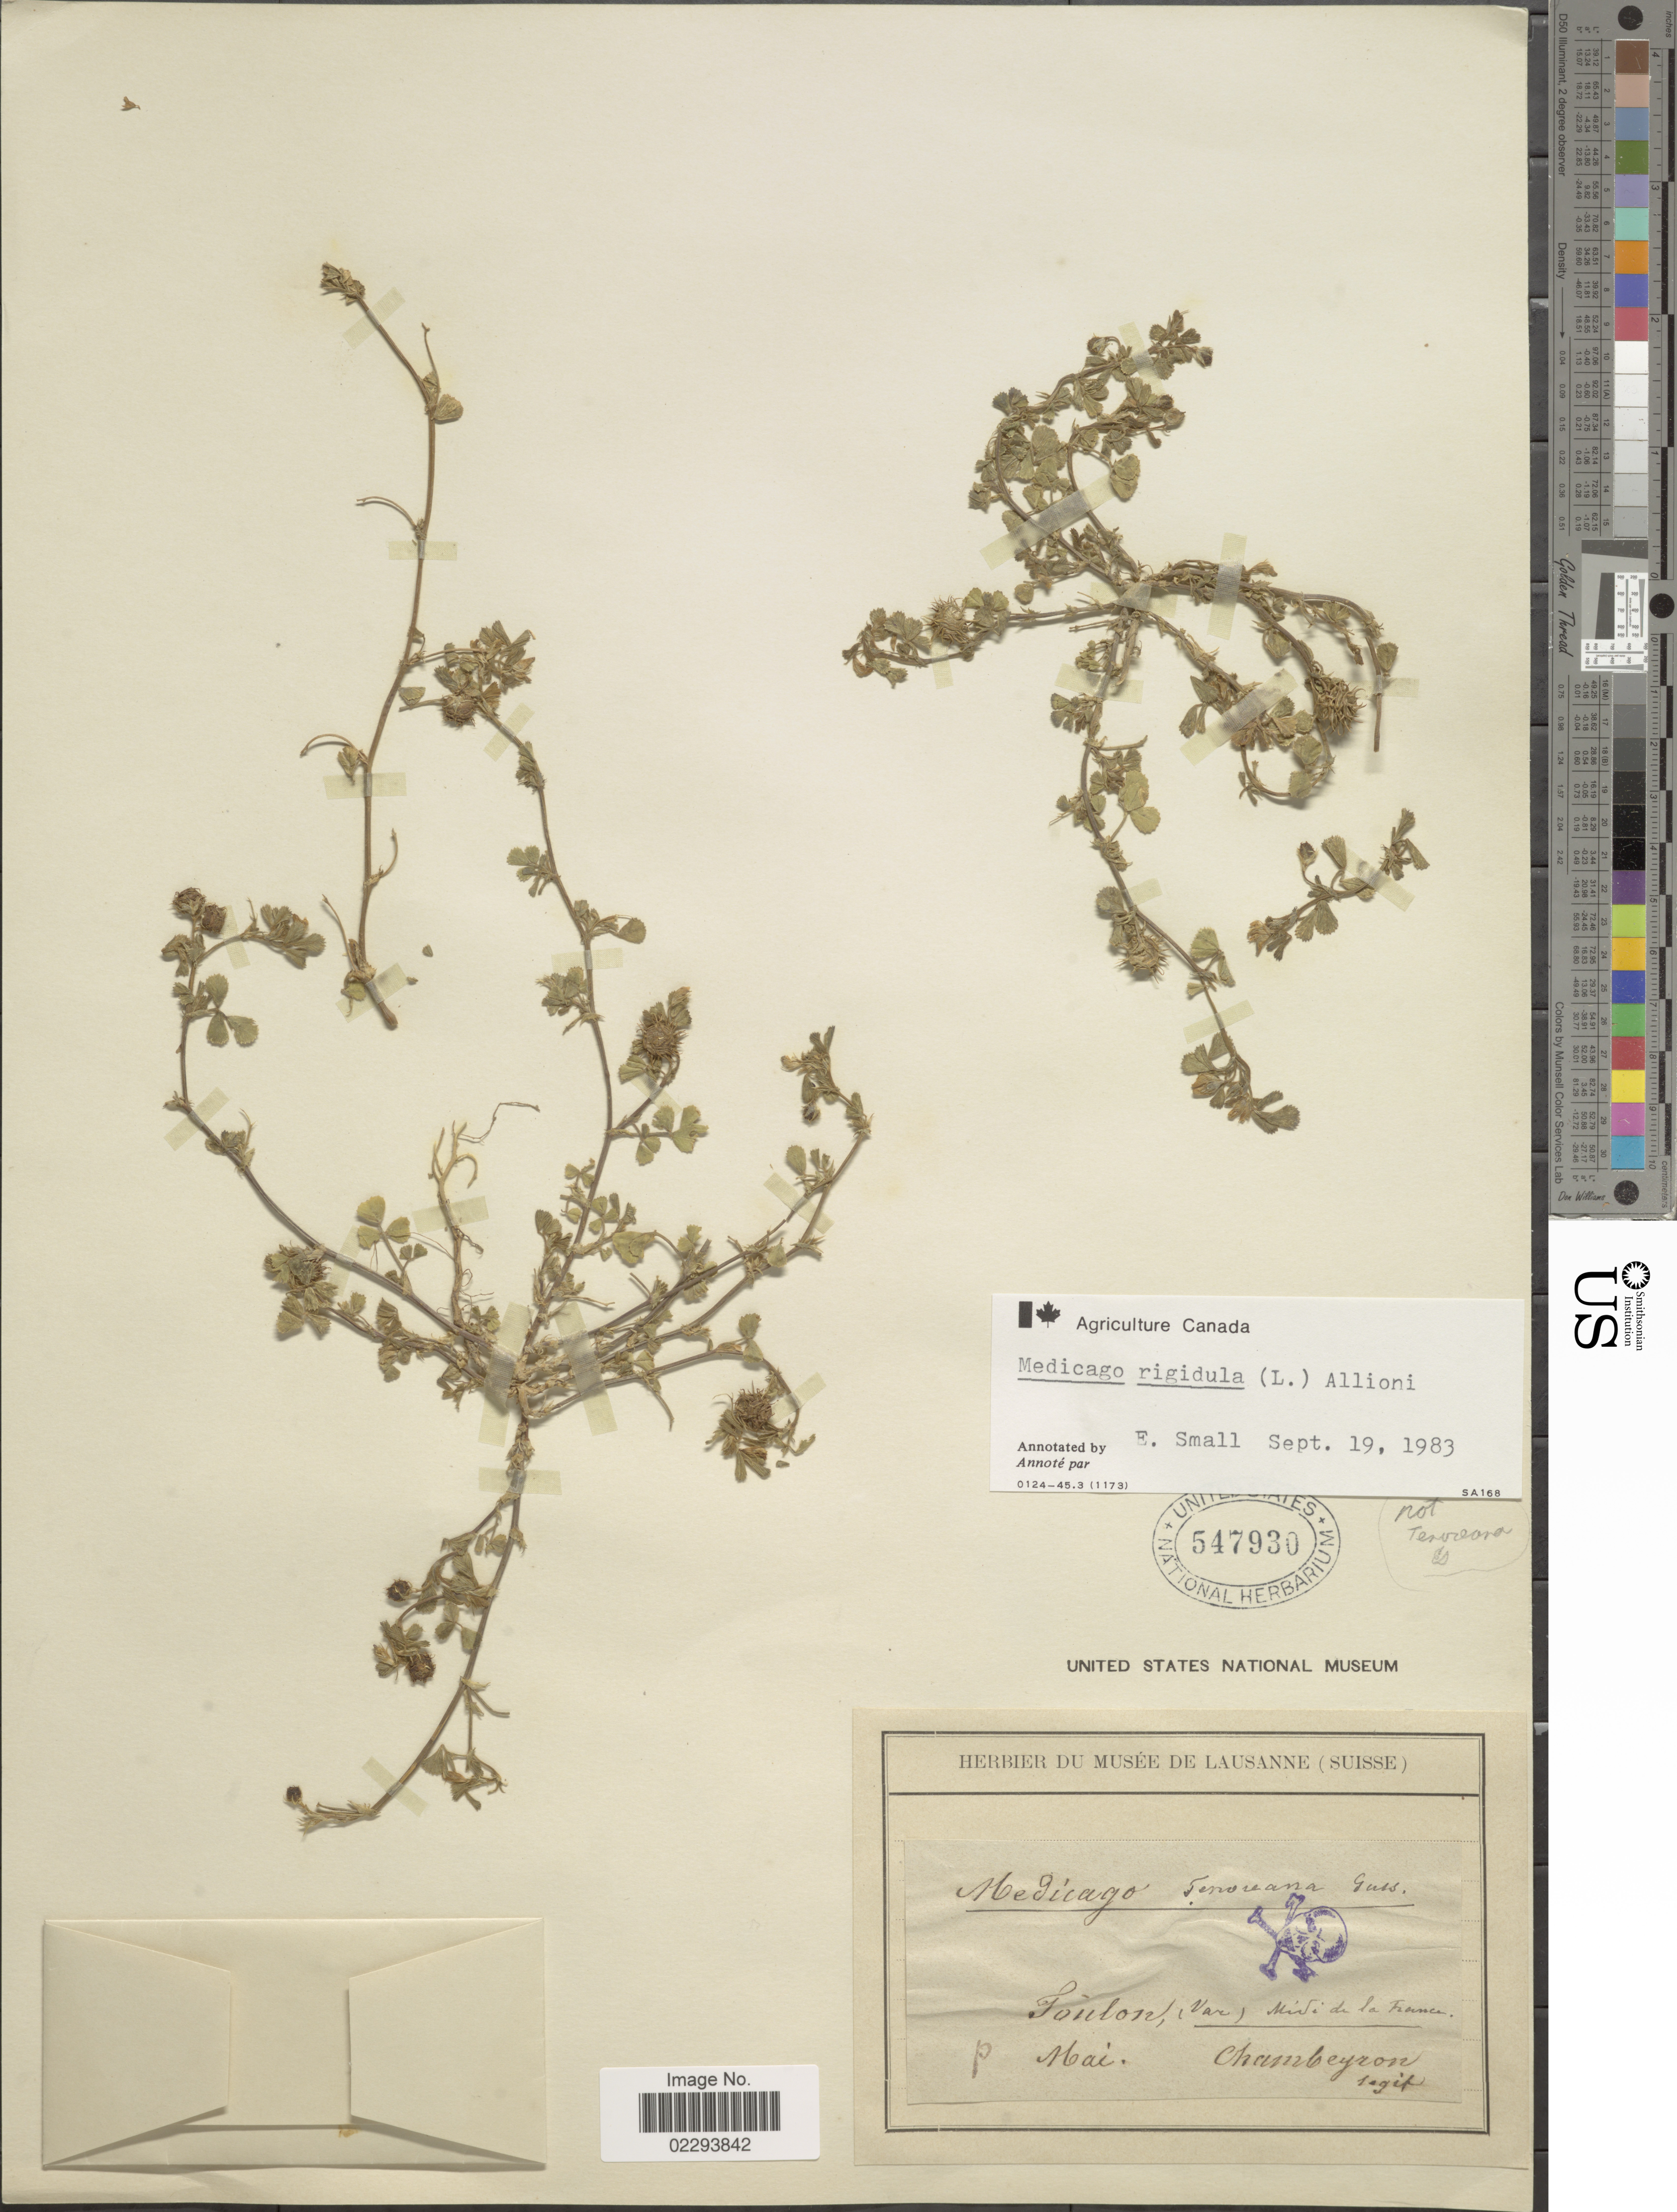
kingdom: Plantae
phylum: Tracheophyta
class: Magnoliopsida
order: Fabales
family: Fabaceae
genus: Medicago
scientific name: Medicago rigidula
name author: (L.) All.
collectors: Chambeyron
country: France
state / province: Provence-Alpes-Côte d'Azur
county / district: Var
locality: Toulon (var) Midi de la France.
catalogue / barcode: US 547930